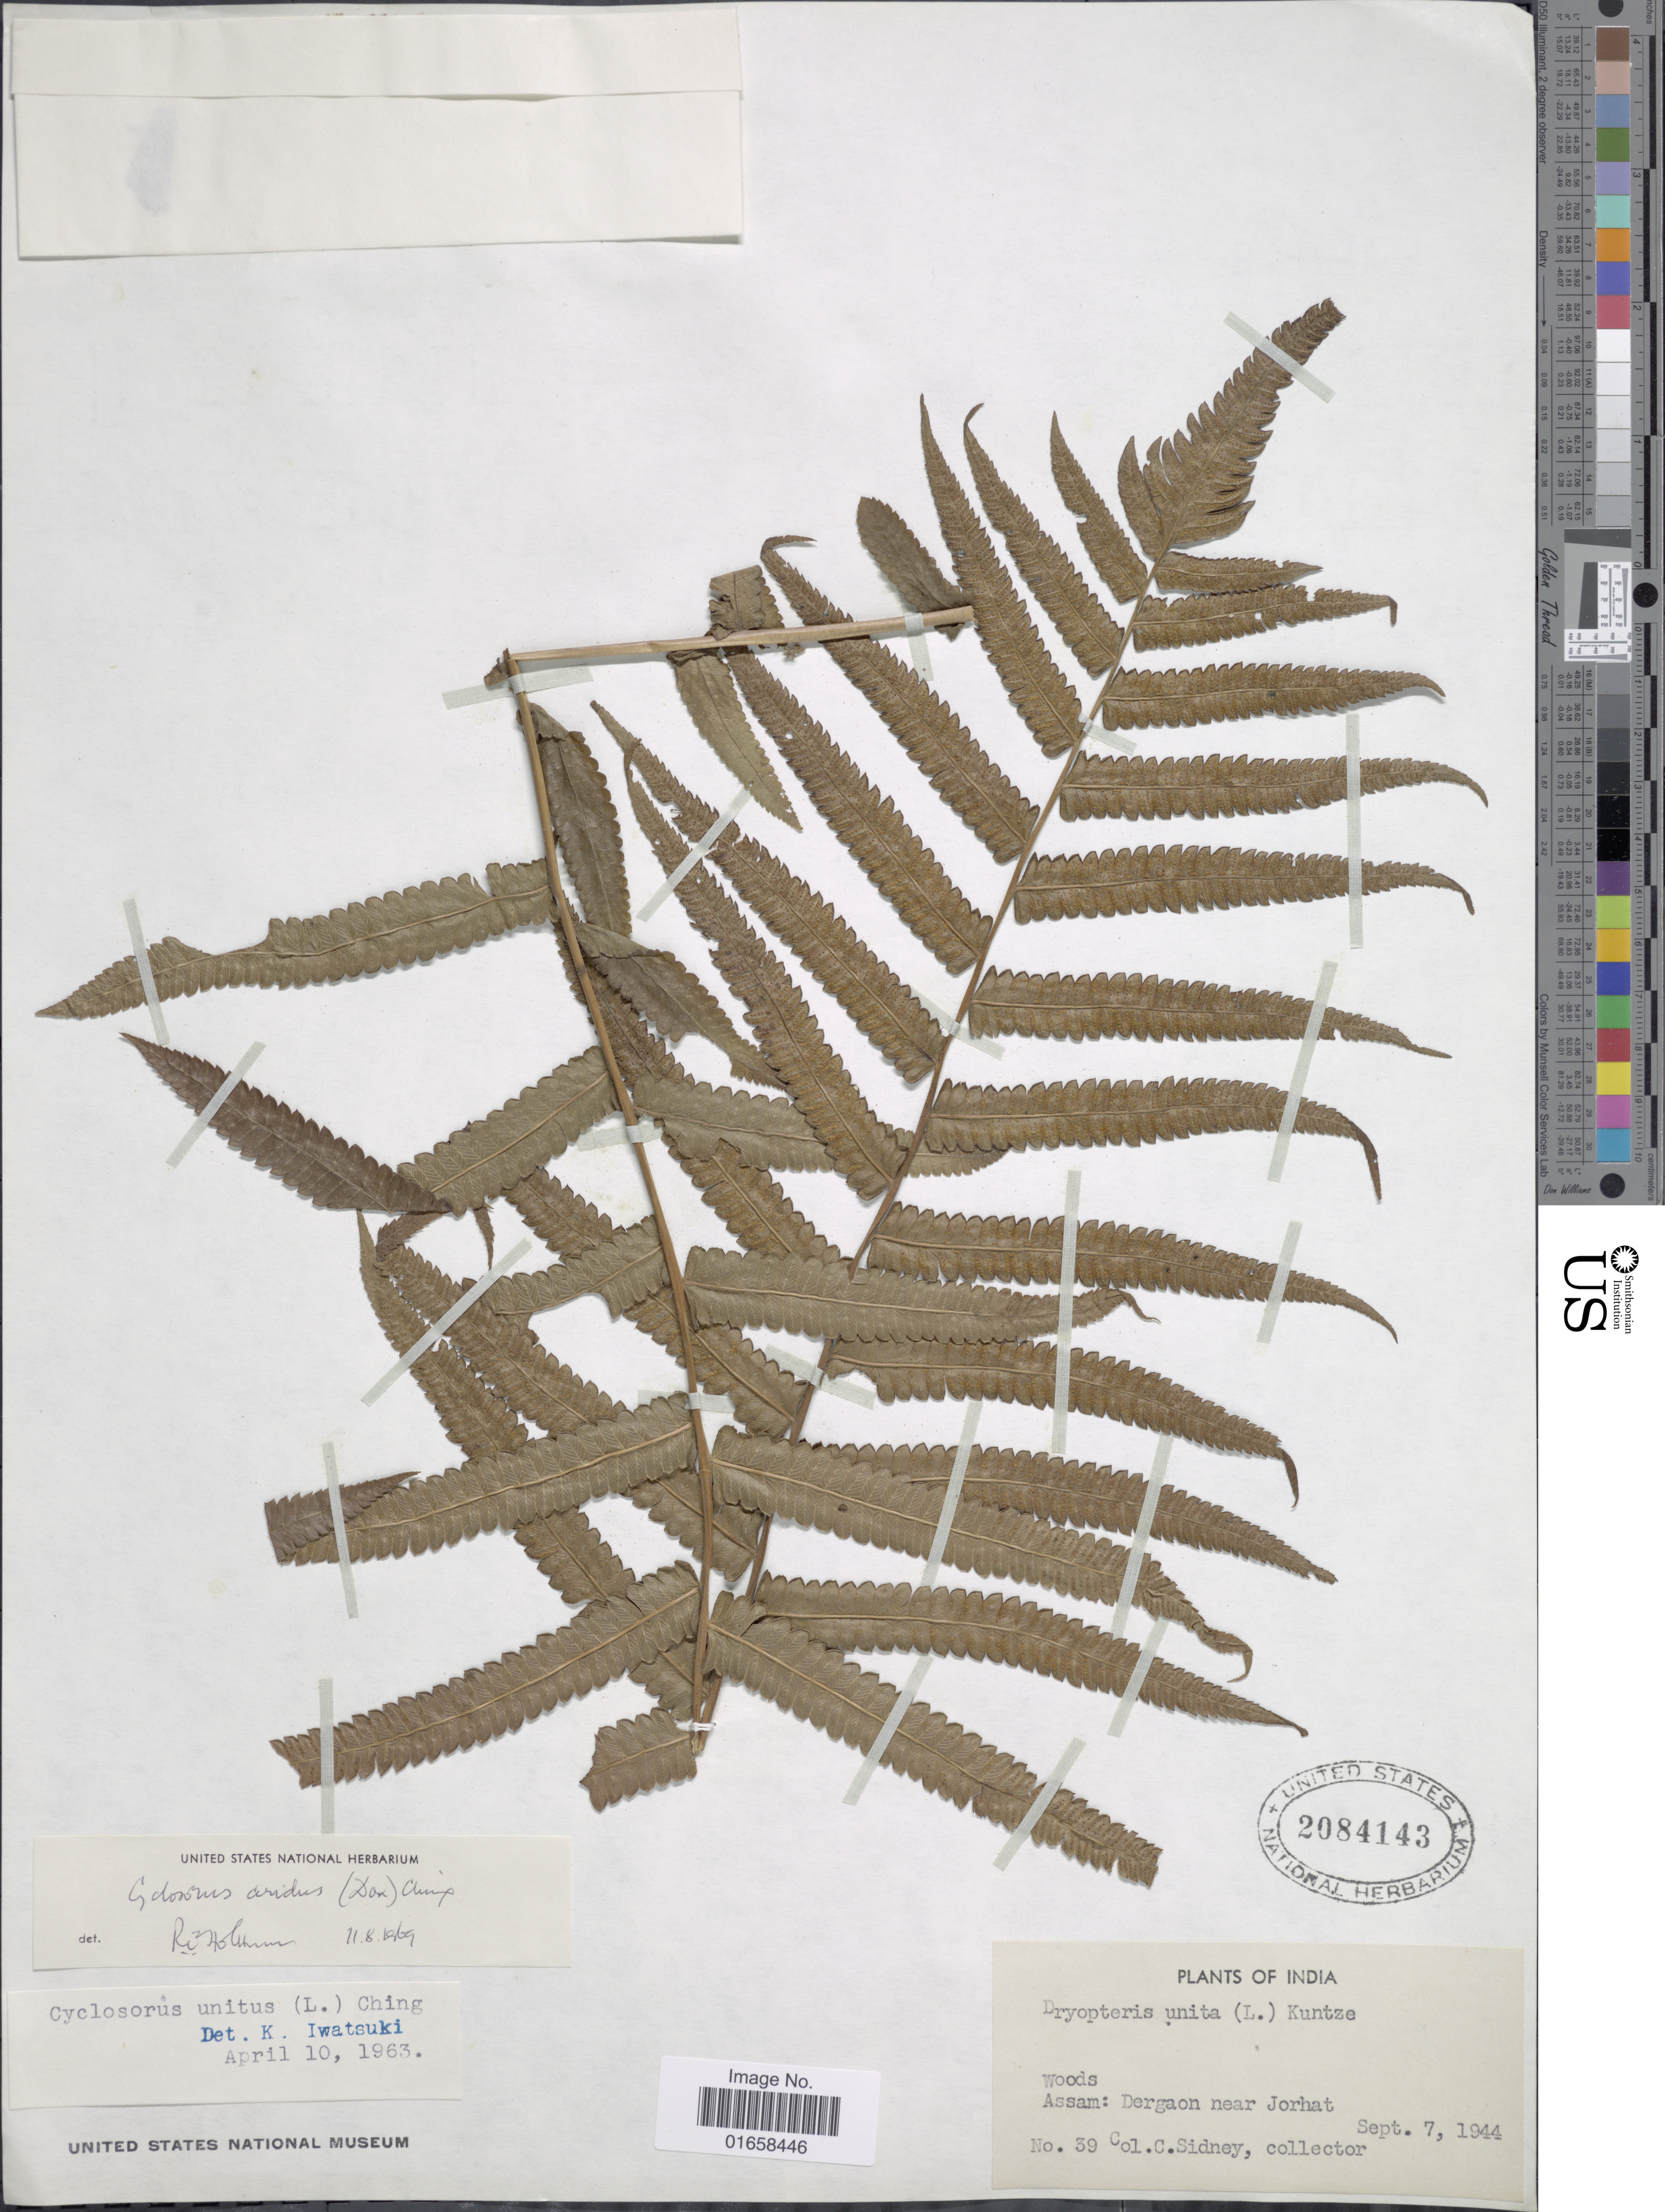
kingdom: Plantae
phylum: Tracheophyta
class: Polypodiopsida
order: Polypodiales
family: Thelypteridaceae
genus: Christella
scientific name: Christella arida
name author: (D. Don) Holttum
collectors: C. Sidney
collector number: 39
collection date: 1944-09-07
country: India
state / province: Assam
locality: India. Assam: Dergaon near Jorhat.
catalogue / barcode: US 2084143